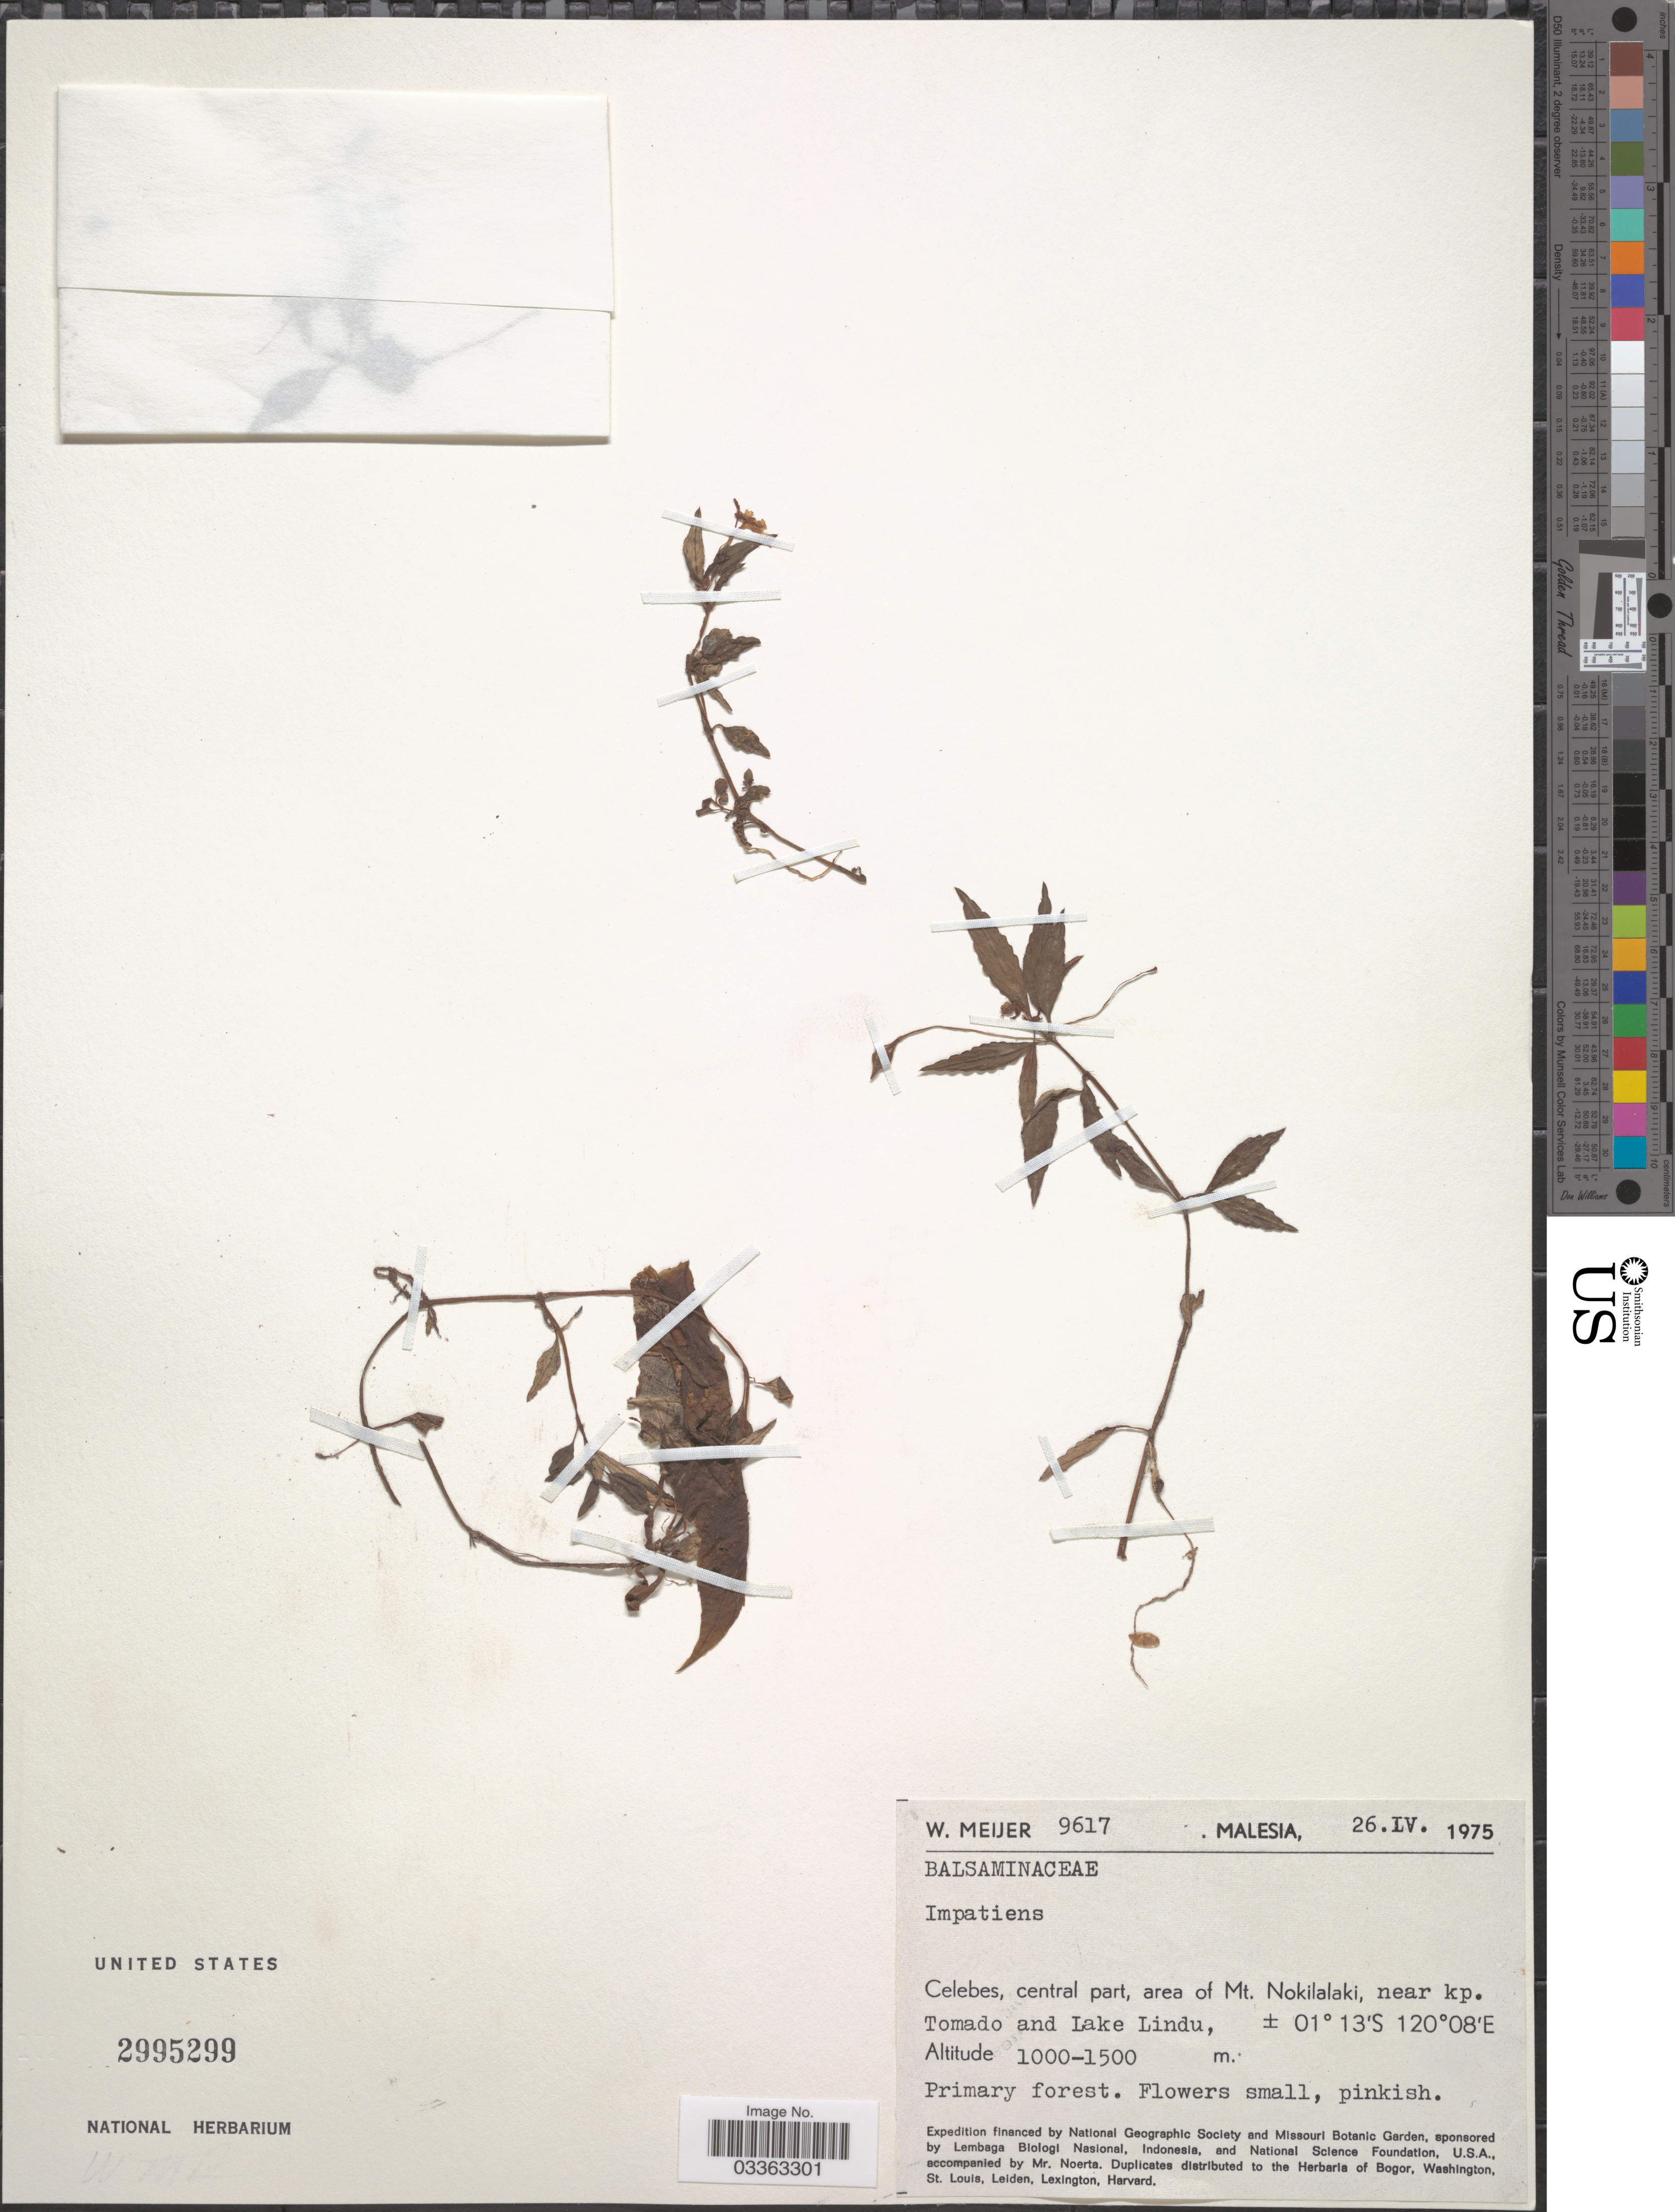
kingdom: Plantae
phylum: Tracheophyta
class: Magnoliopsida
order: Ericales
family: Balsaminaceae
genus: Impatiens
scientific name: Impatiens sp.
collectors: W. Meijer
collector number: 9617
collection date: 1975-04-26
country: Malaysia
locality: Malesia. Celebes, central part, area of mt. Nokilalaki, near kp. Tomado and Lake Lindu.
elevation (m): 1000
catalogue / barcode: US 2995299